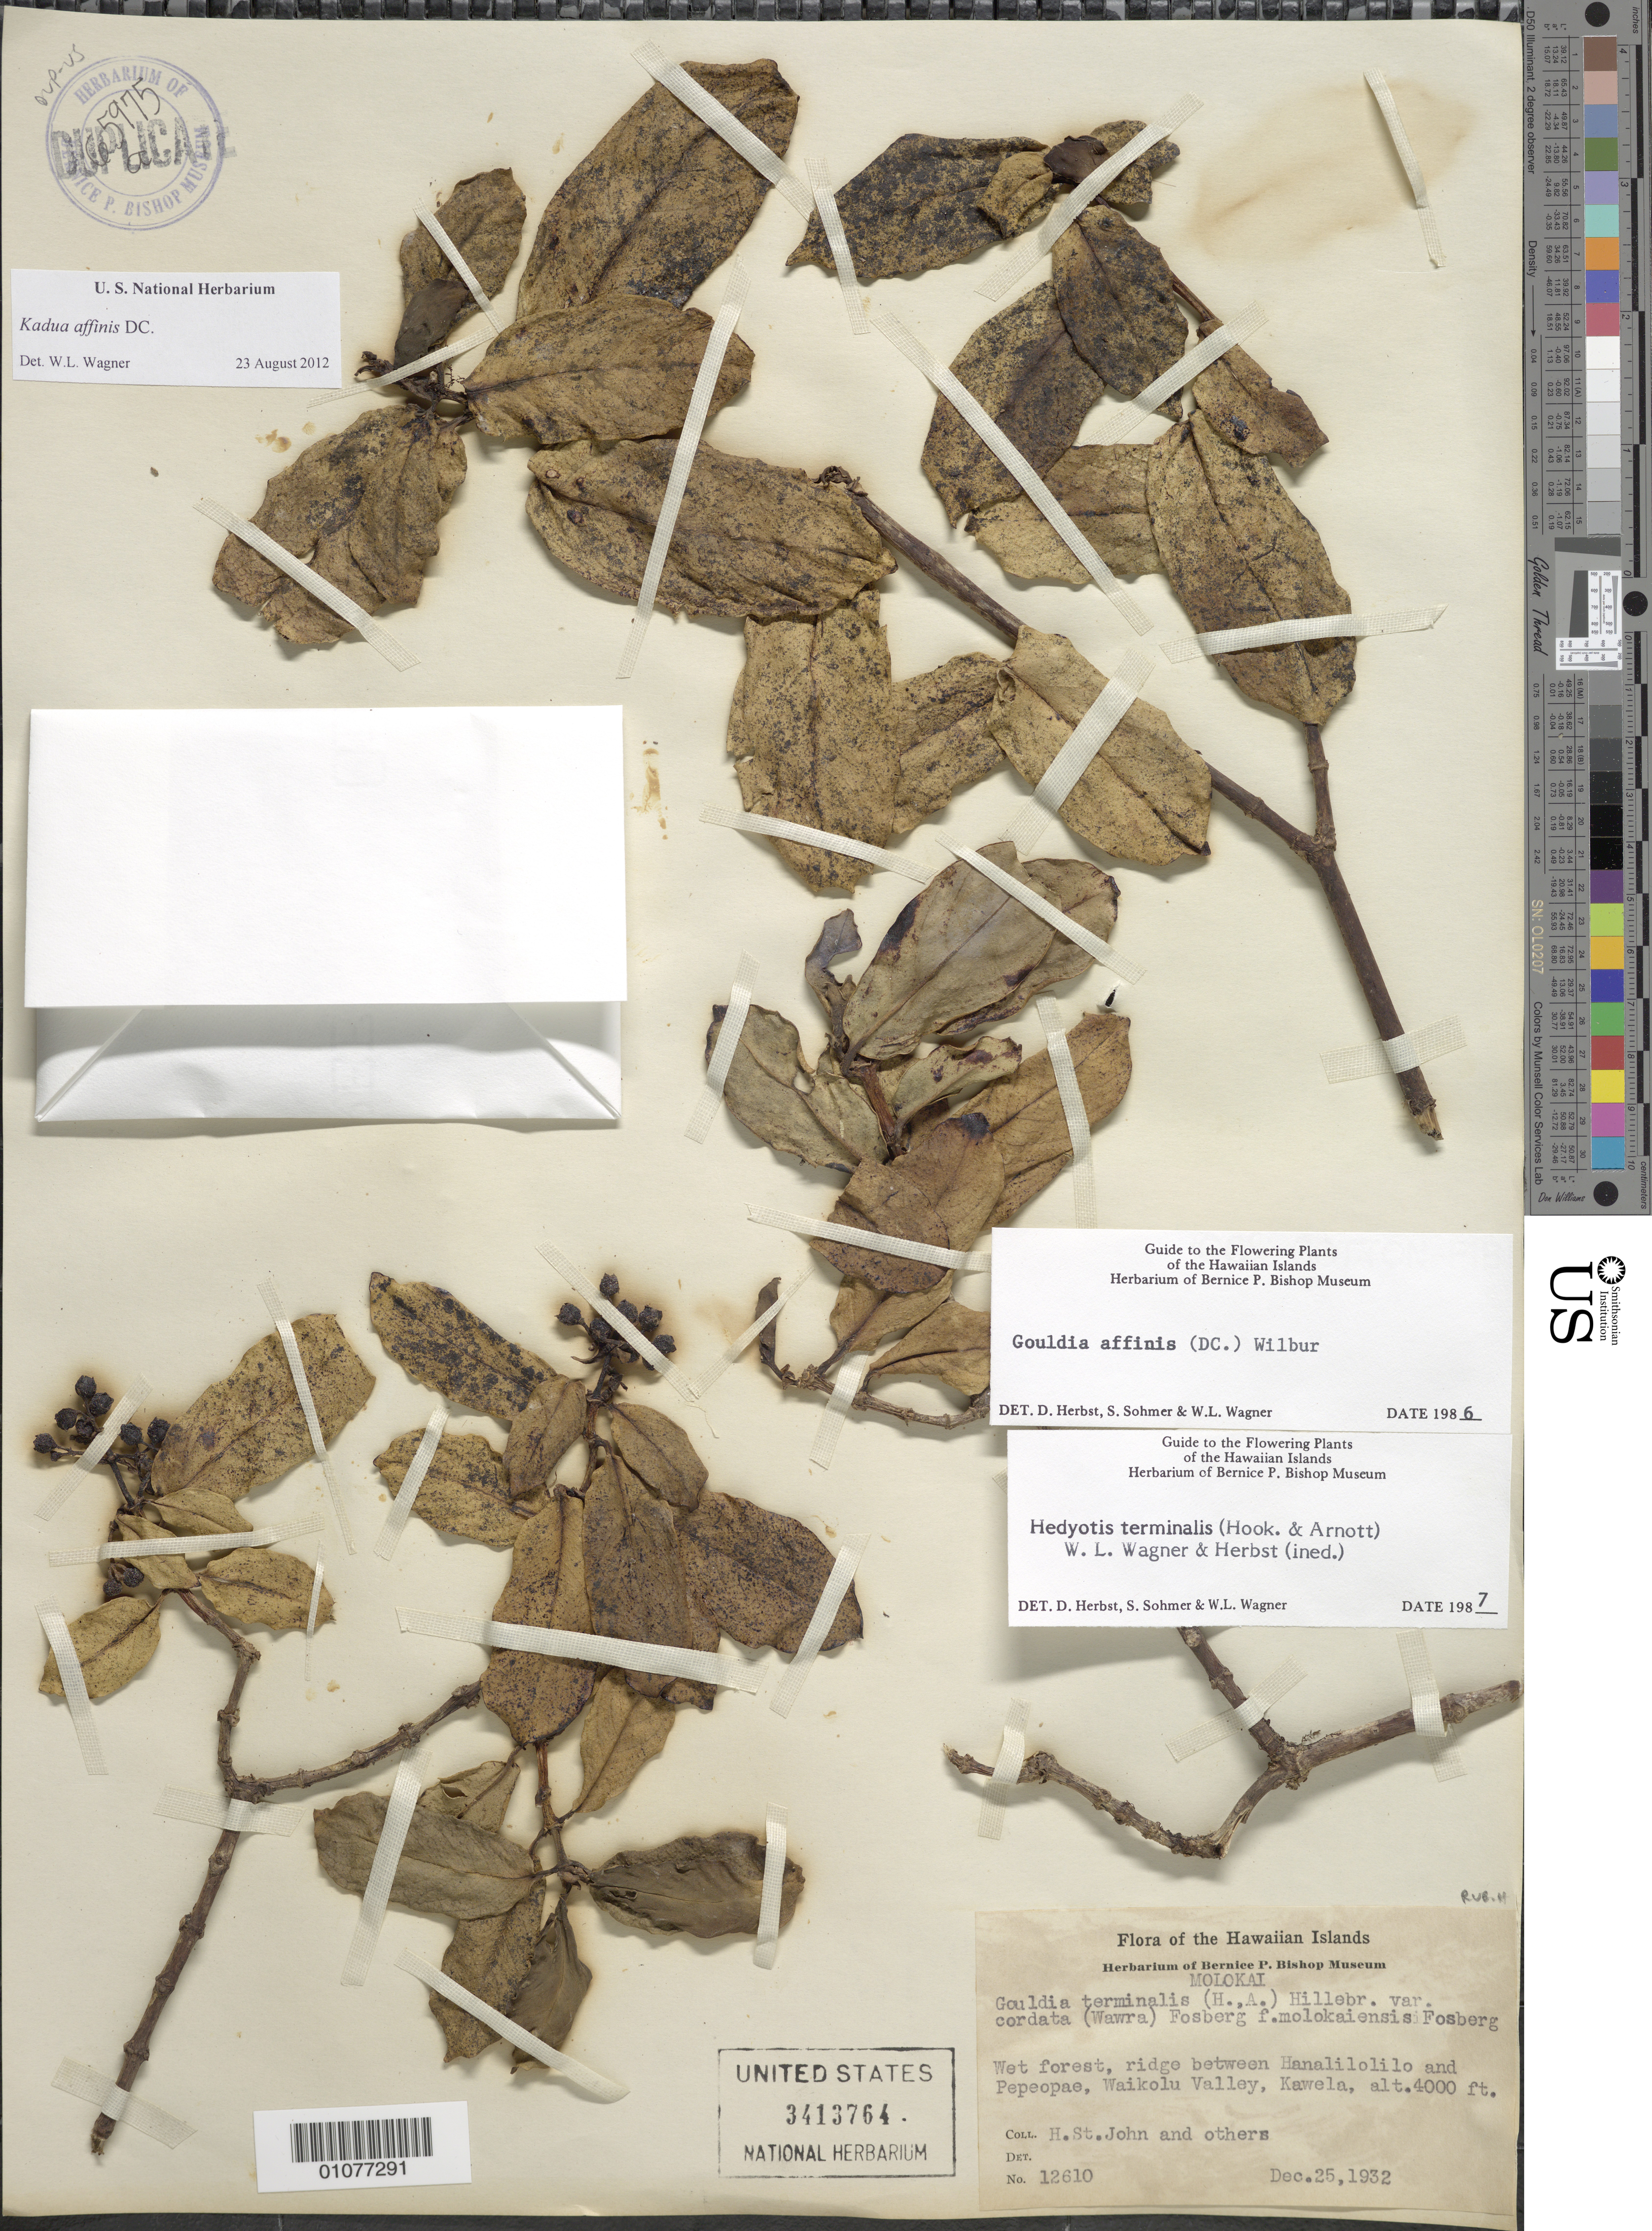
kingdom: Plantae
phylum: Tracheophyta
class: Magnoliopsida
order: Gentianales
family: Rubiaceae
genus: Kadua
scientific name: Kadua affinis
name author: DC.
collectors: H. St. John et al.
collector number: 12610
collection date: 1932-12-25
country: United States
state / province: Hawaii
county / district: Maui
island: Moloka'i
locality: Kawela, Waikolu Valley, ridge between Hanalilolilo and Pepeopae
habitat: wet forest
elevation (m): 1219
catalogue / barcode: US 3413764